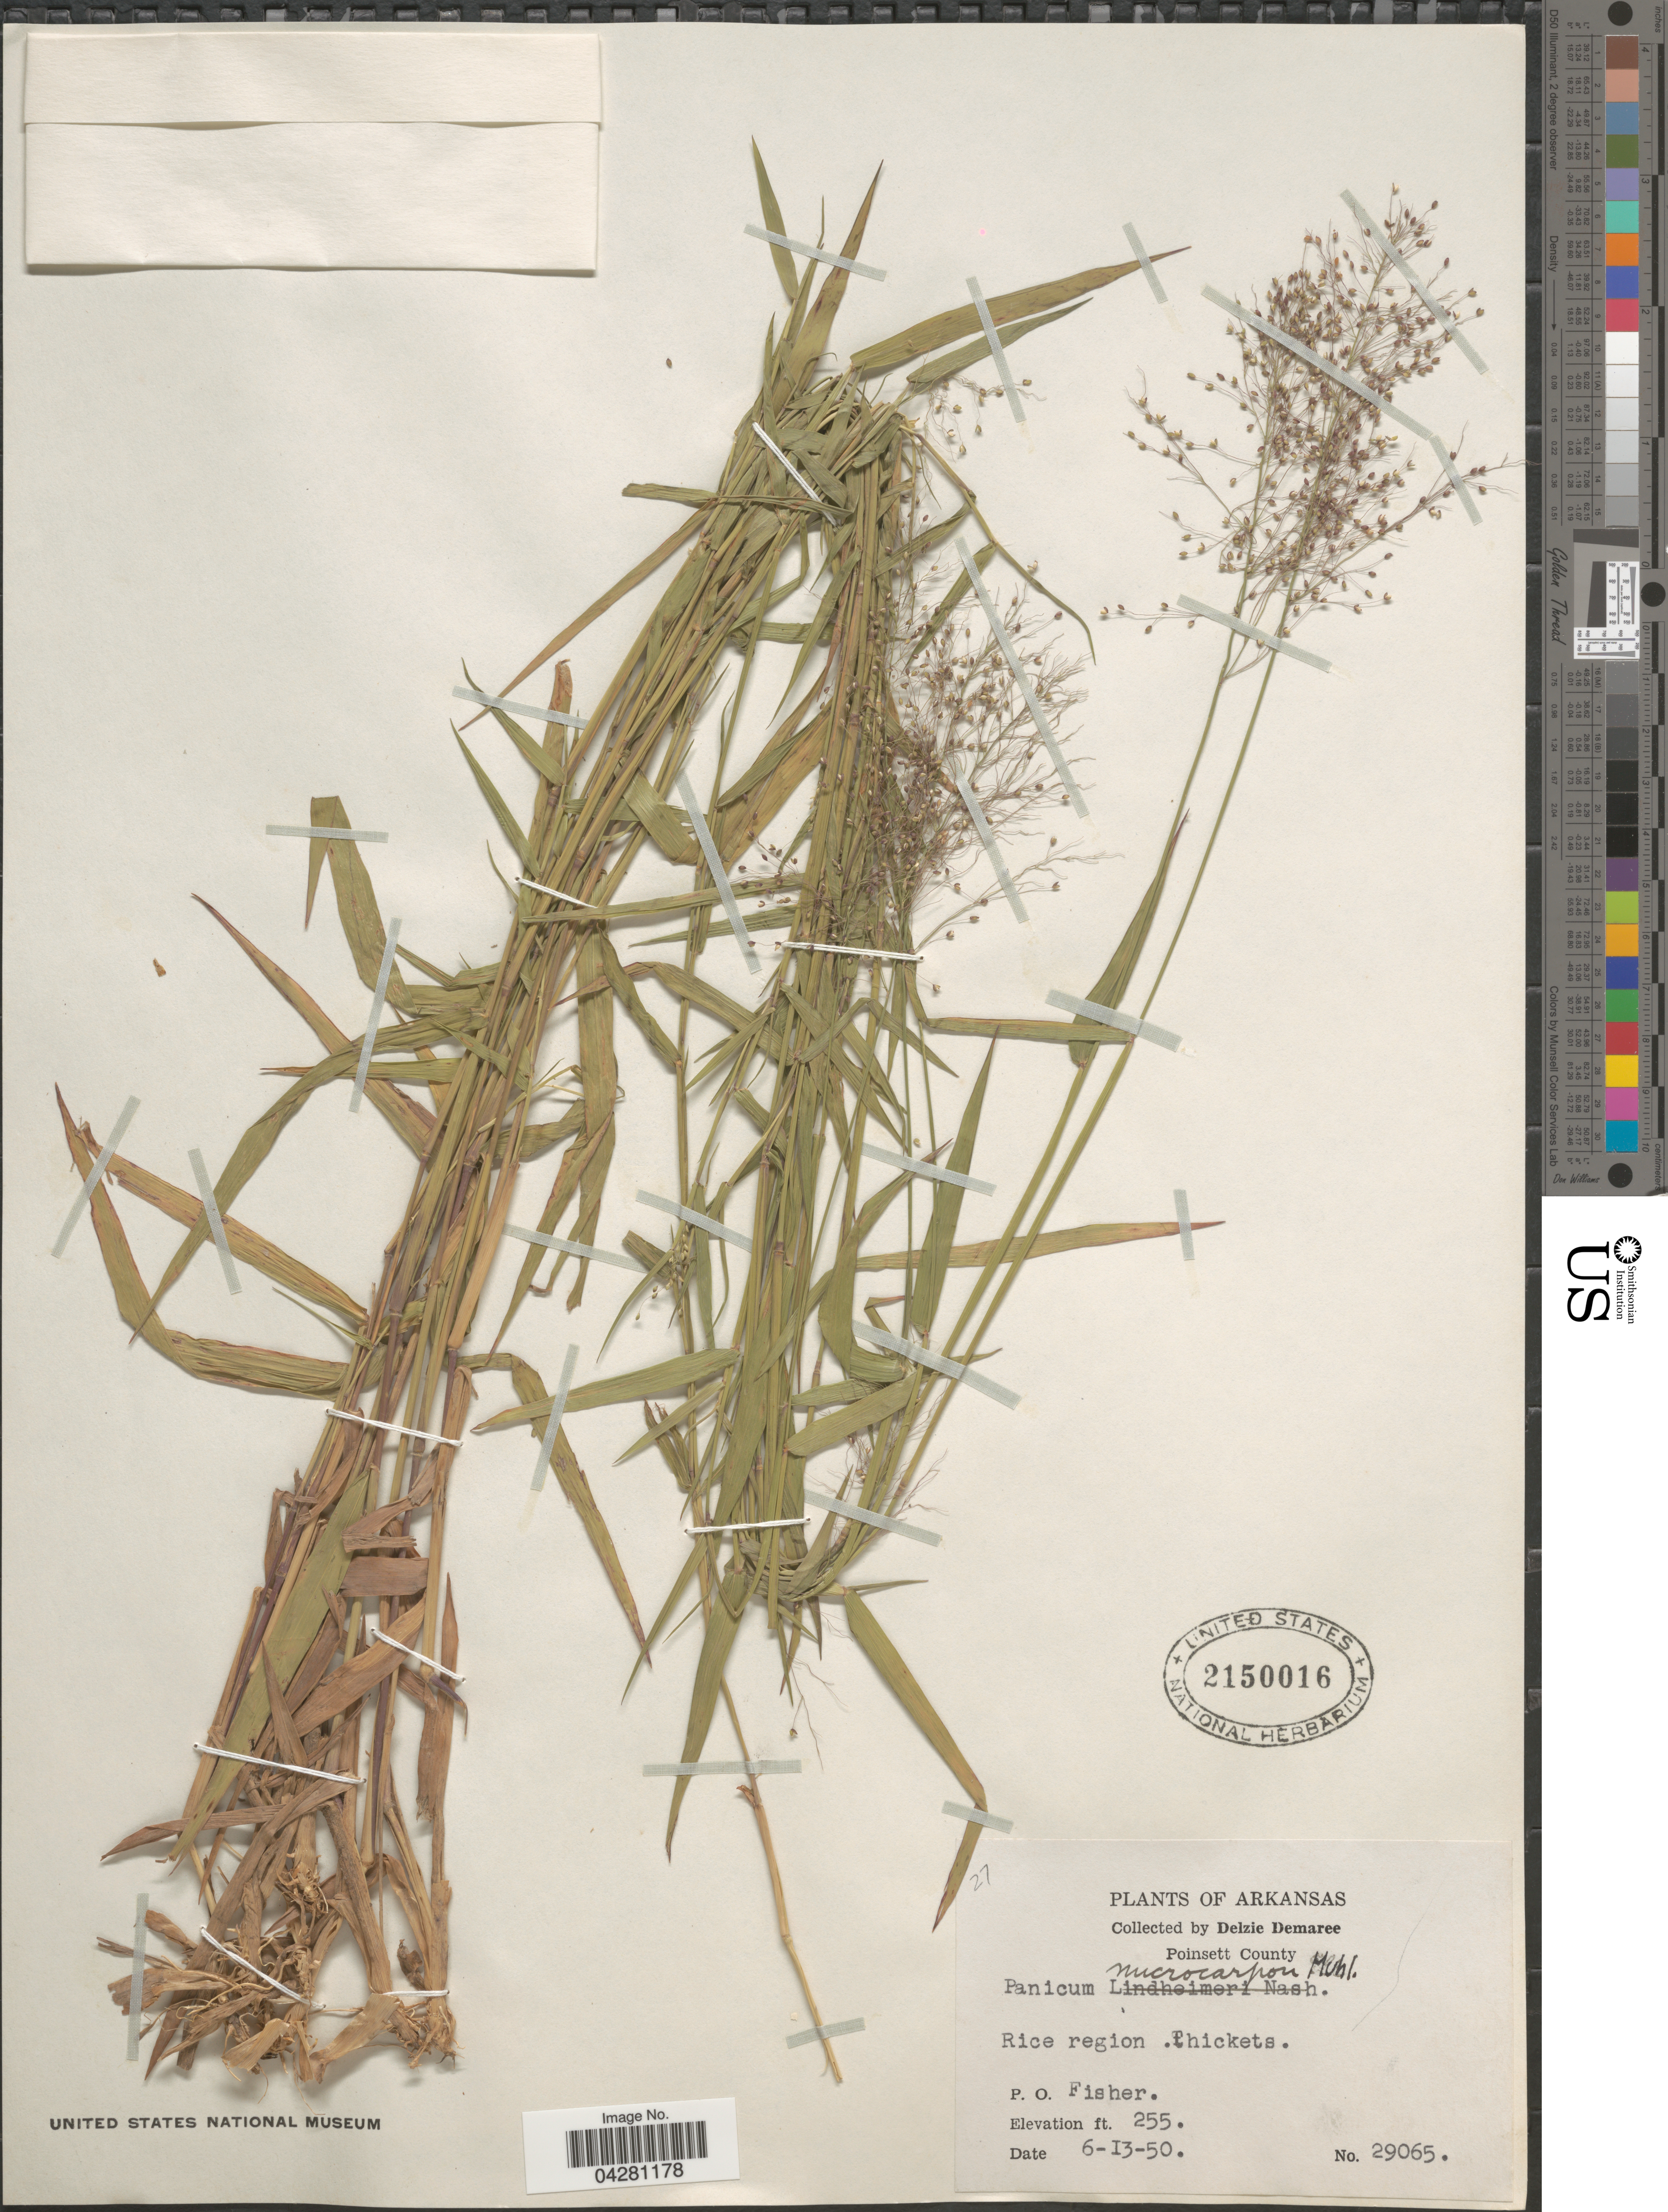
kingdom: Plantae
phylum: Tracheophyta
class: Liliopsida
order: Poales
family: Poaceae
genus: Dichanthelium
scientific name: Dichanthelium dichotomum var. dichotomum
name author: (L.) Gould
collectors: D. Demaree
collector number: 29065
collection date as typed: Transcribed d/m/y: 13/6/50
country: United States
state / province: Arkansas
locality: Poinsett County. Rice region. Thickets. P.O. Fisher.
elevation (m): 78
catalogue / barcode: US 2150016